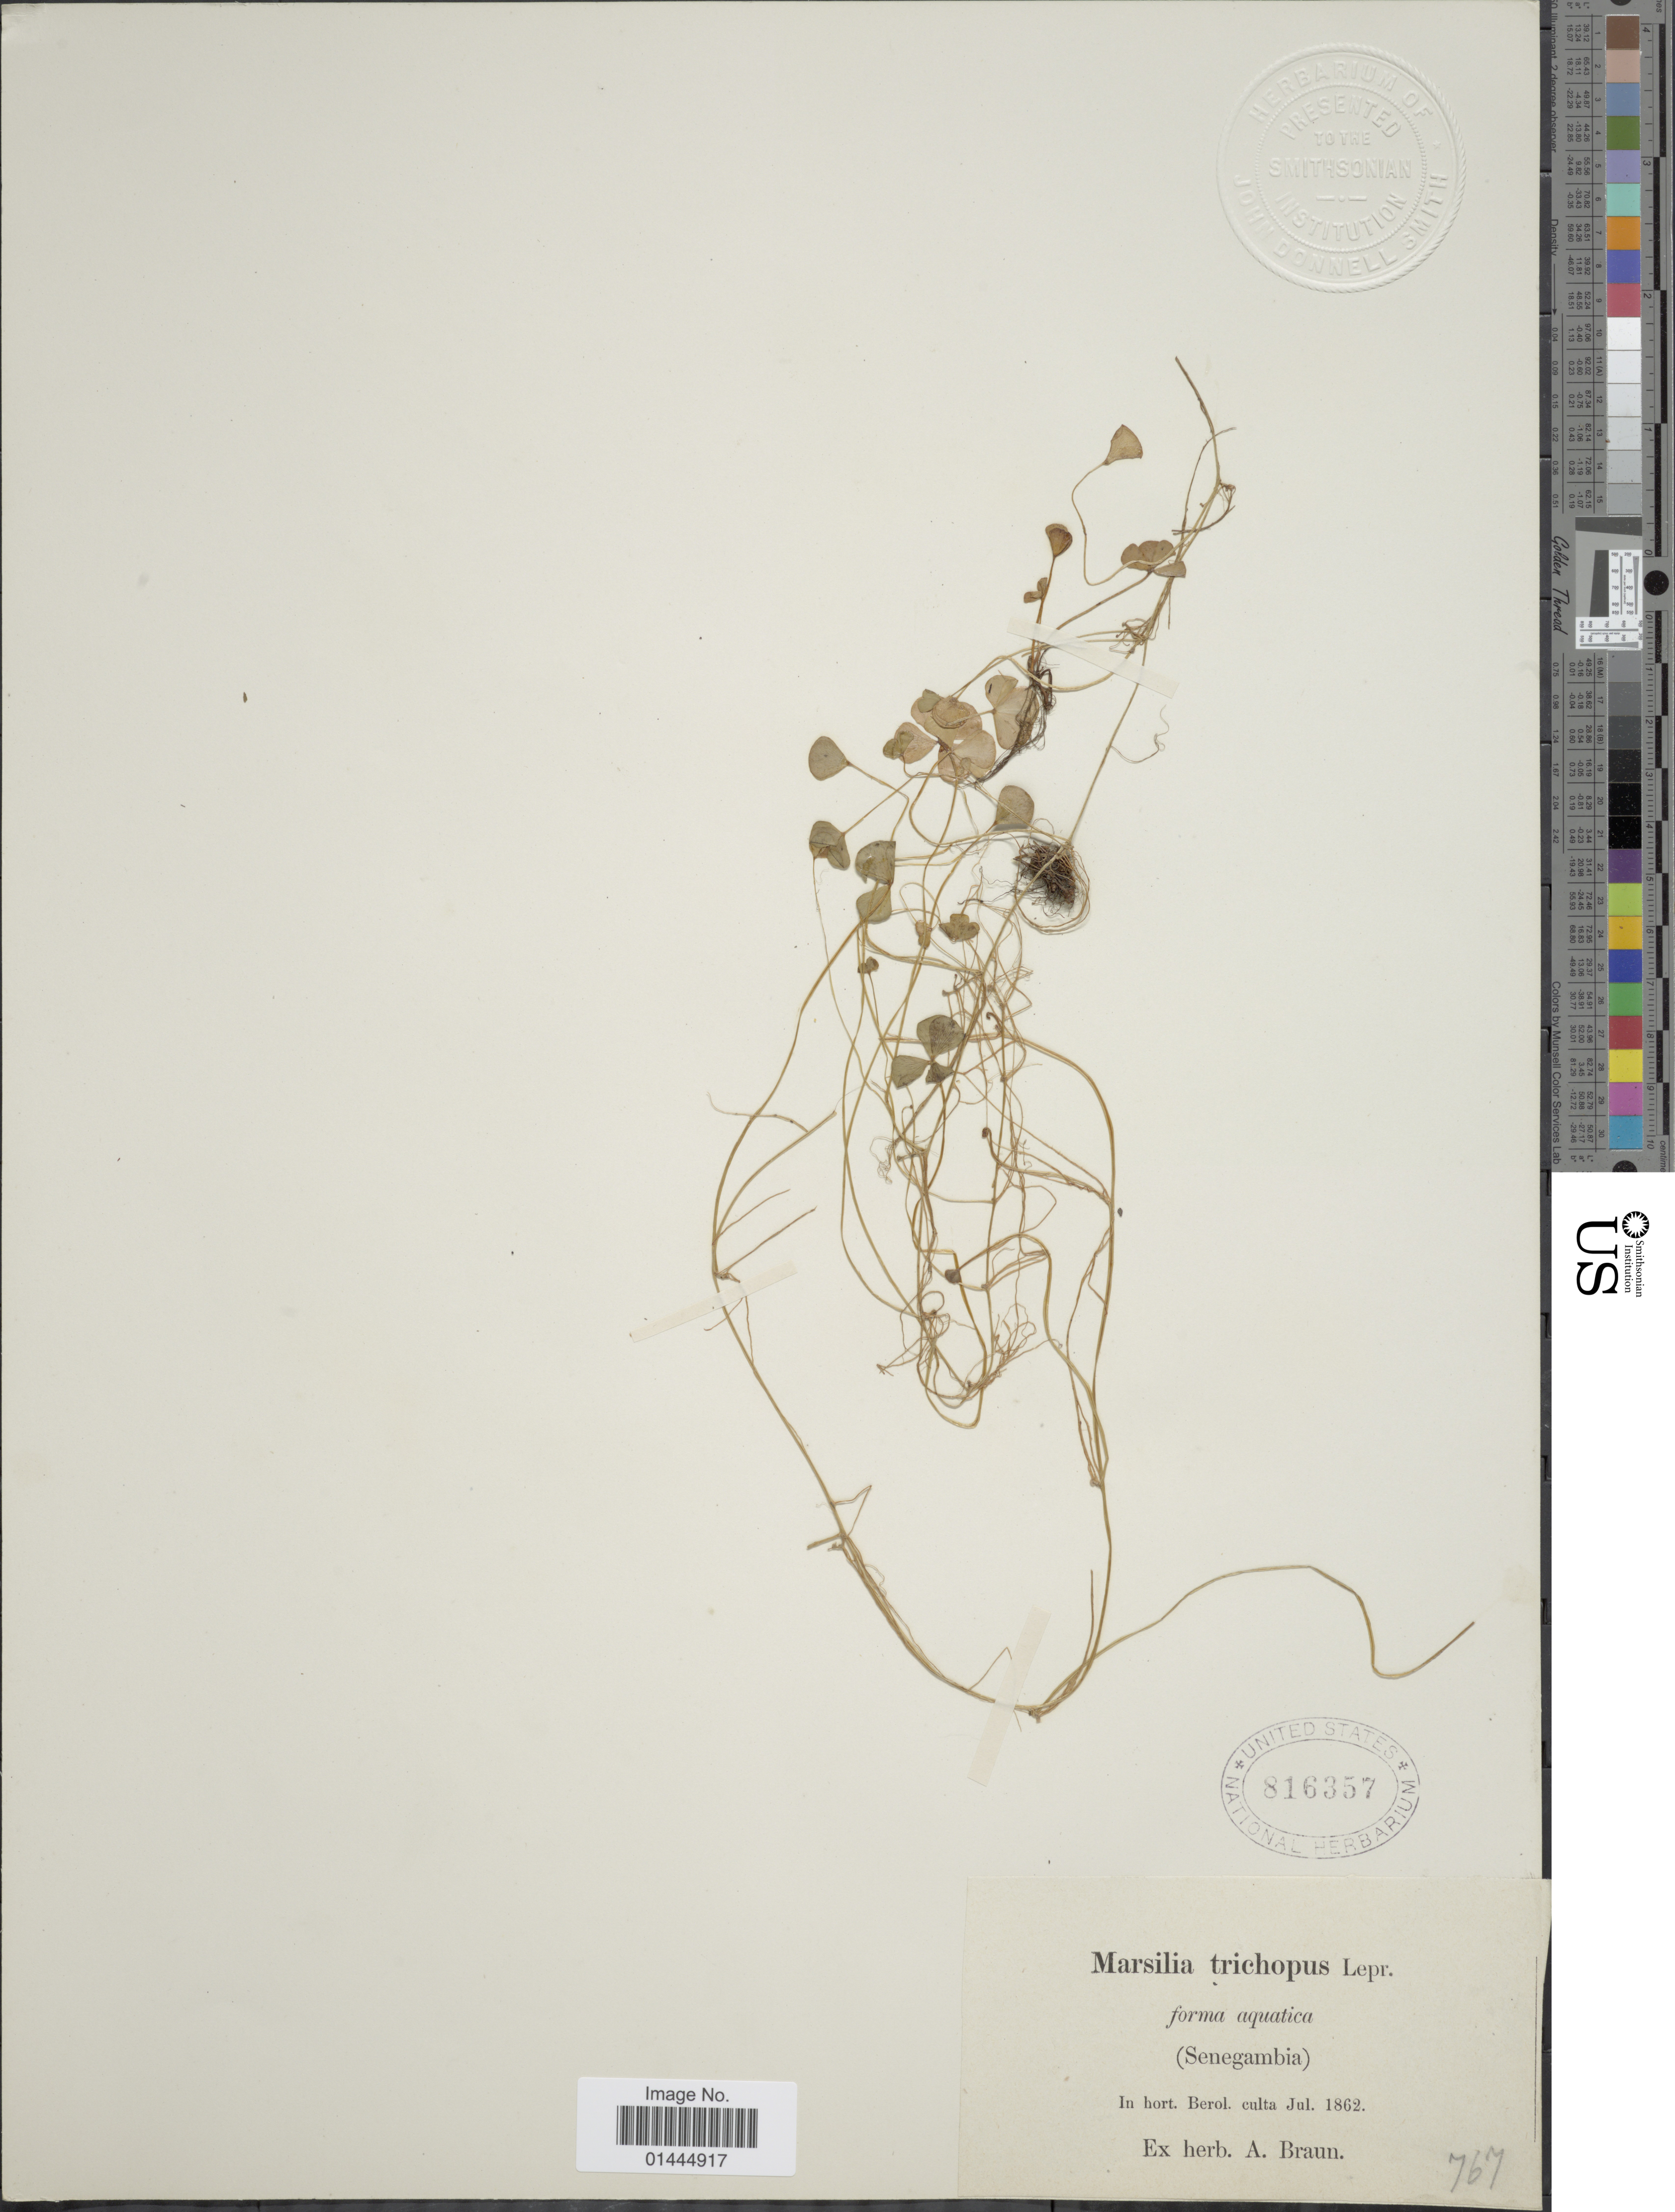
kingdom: Plantae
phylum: Tracheophyta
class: Polypodiopsida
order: Salviniales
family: Marsileaceae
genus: Marsilea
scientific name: Marsilea trichopoda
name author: Lepr. ex A. Braun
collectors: ex herb. A. Braun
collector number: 767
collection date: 1862-07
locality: In hort. Berol. culta.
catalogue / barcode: US 816357